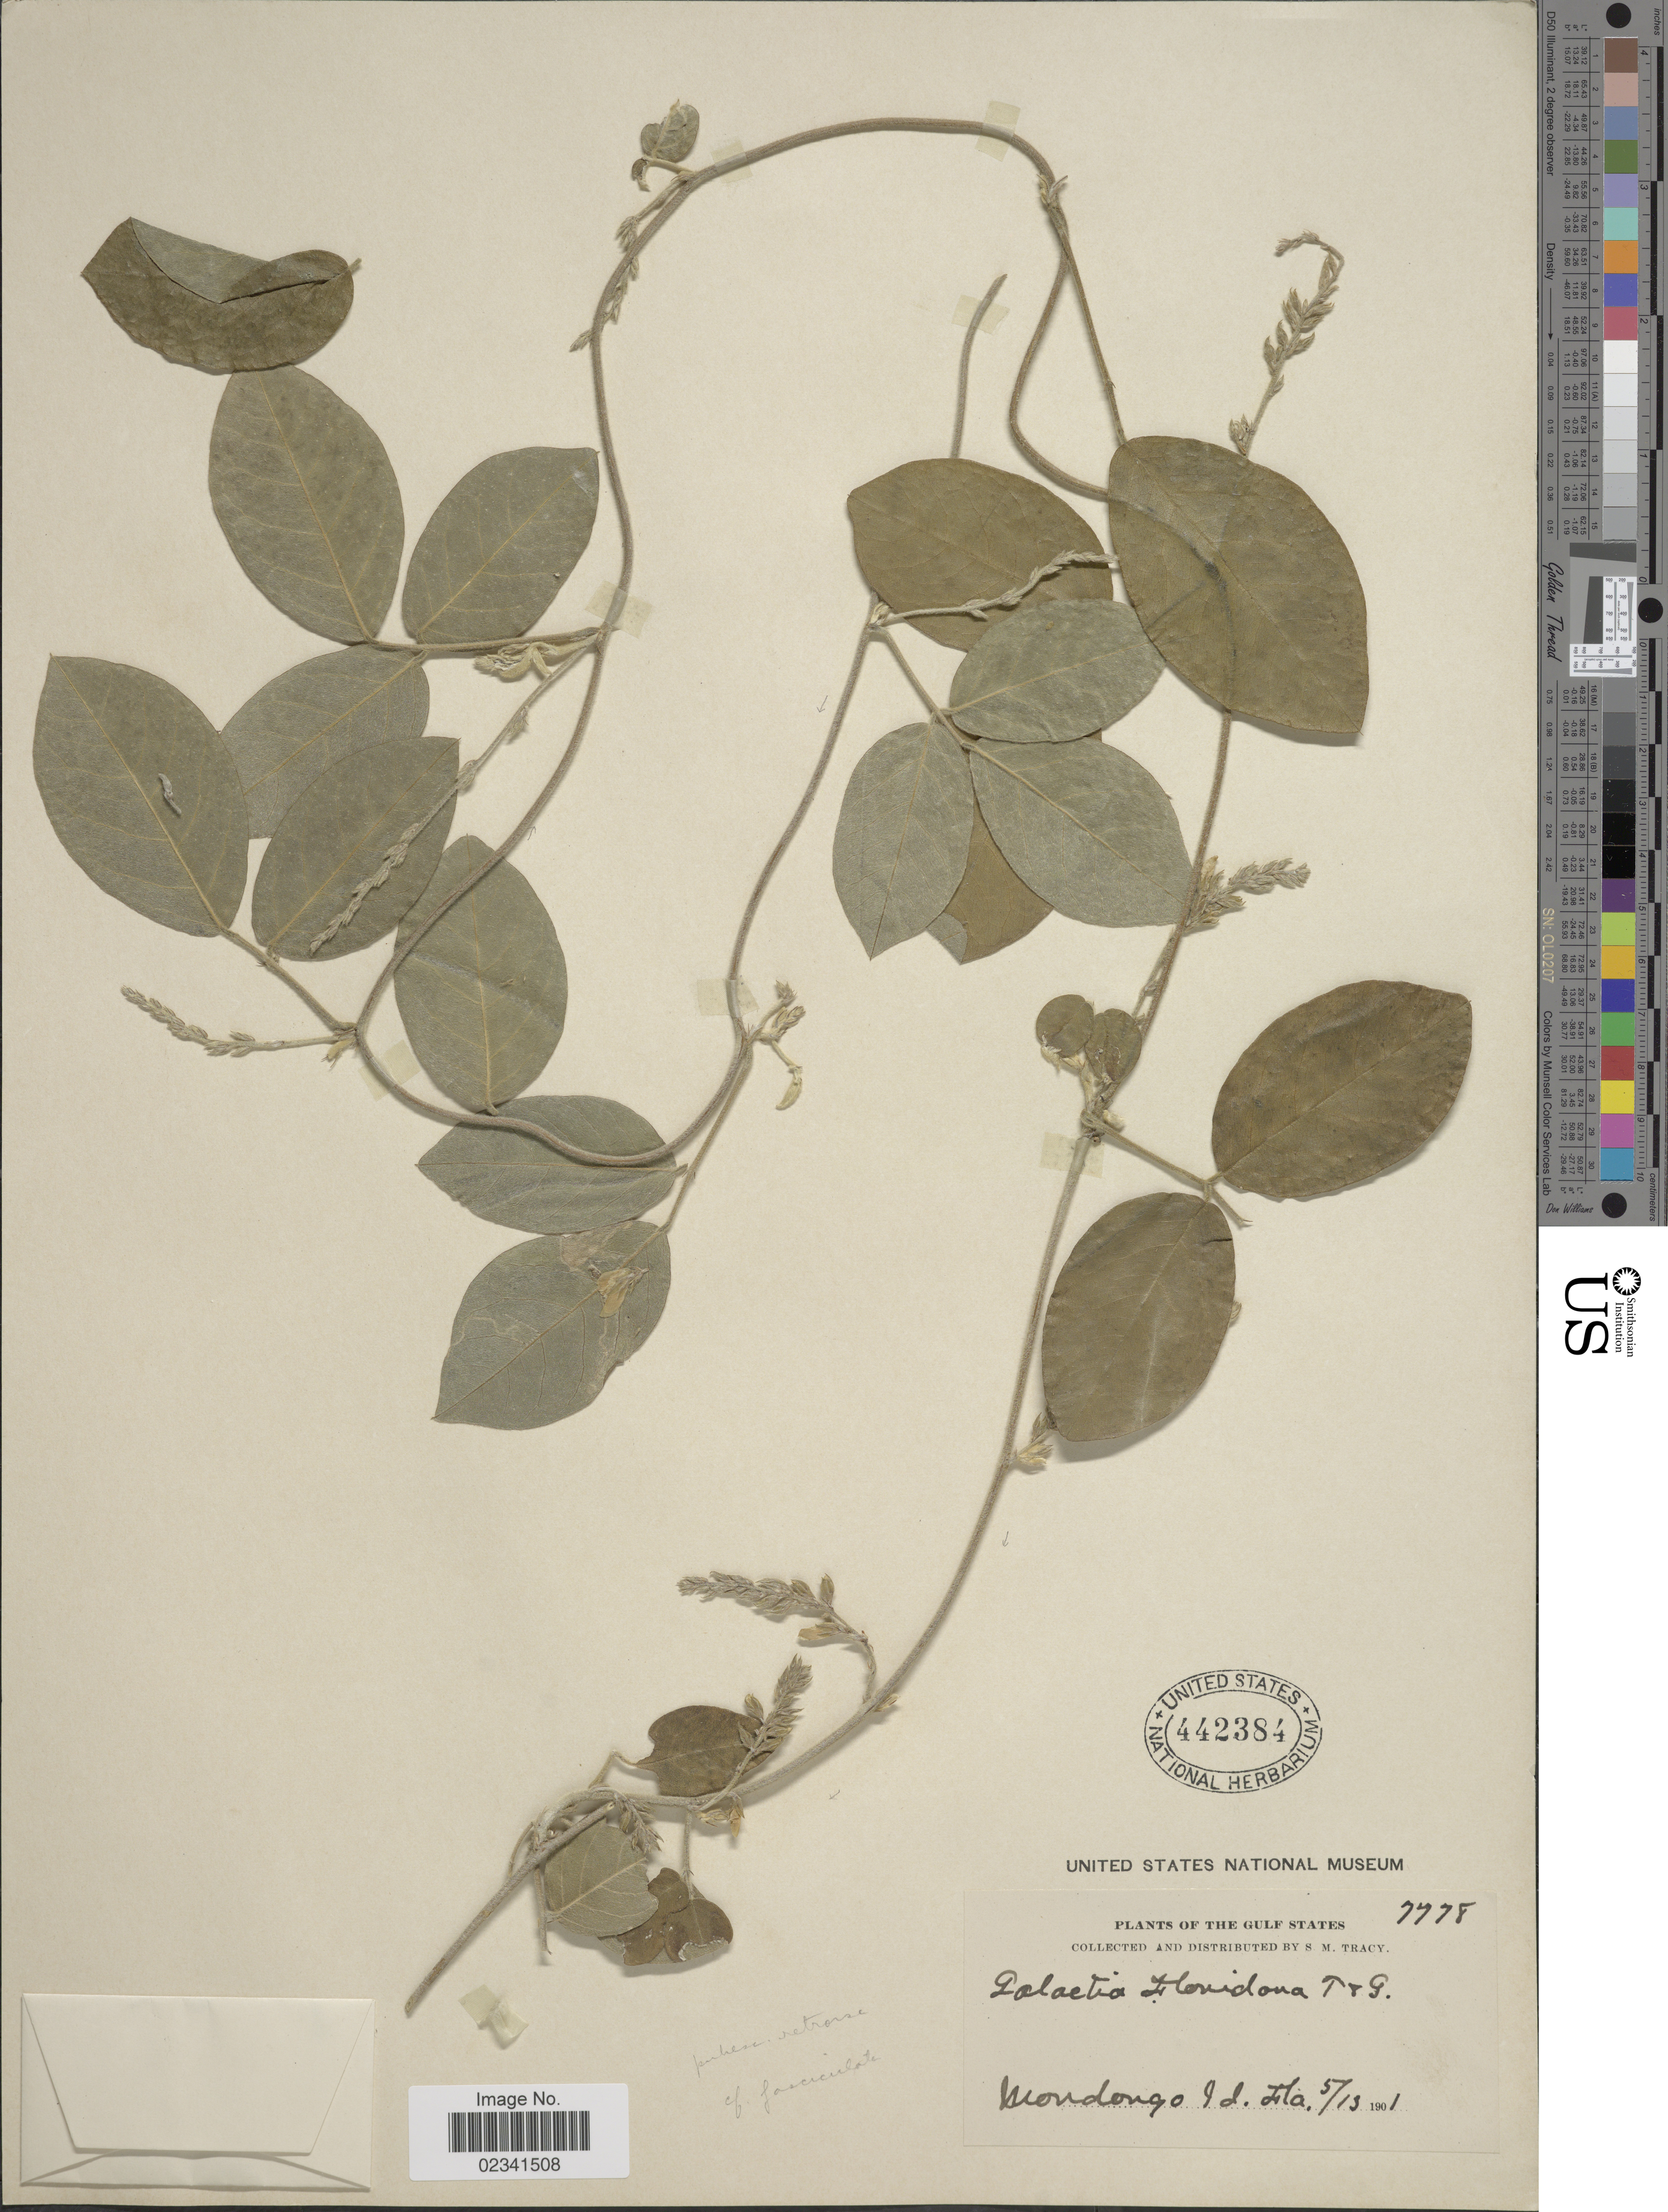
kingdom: Plantae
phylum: Tracheophyta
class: Magnoliopsida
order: Fabales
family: Fabaceae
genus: Galactia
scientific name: Galactia fasciculata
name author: Vail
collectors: S. M. Tracy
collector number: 7778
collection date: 1901-05-13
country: United States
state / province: Florida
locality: The Gulf States, Mondongo Id.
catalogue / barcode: US 442384